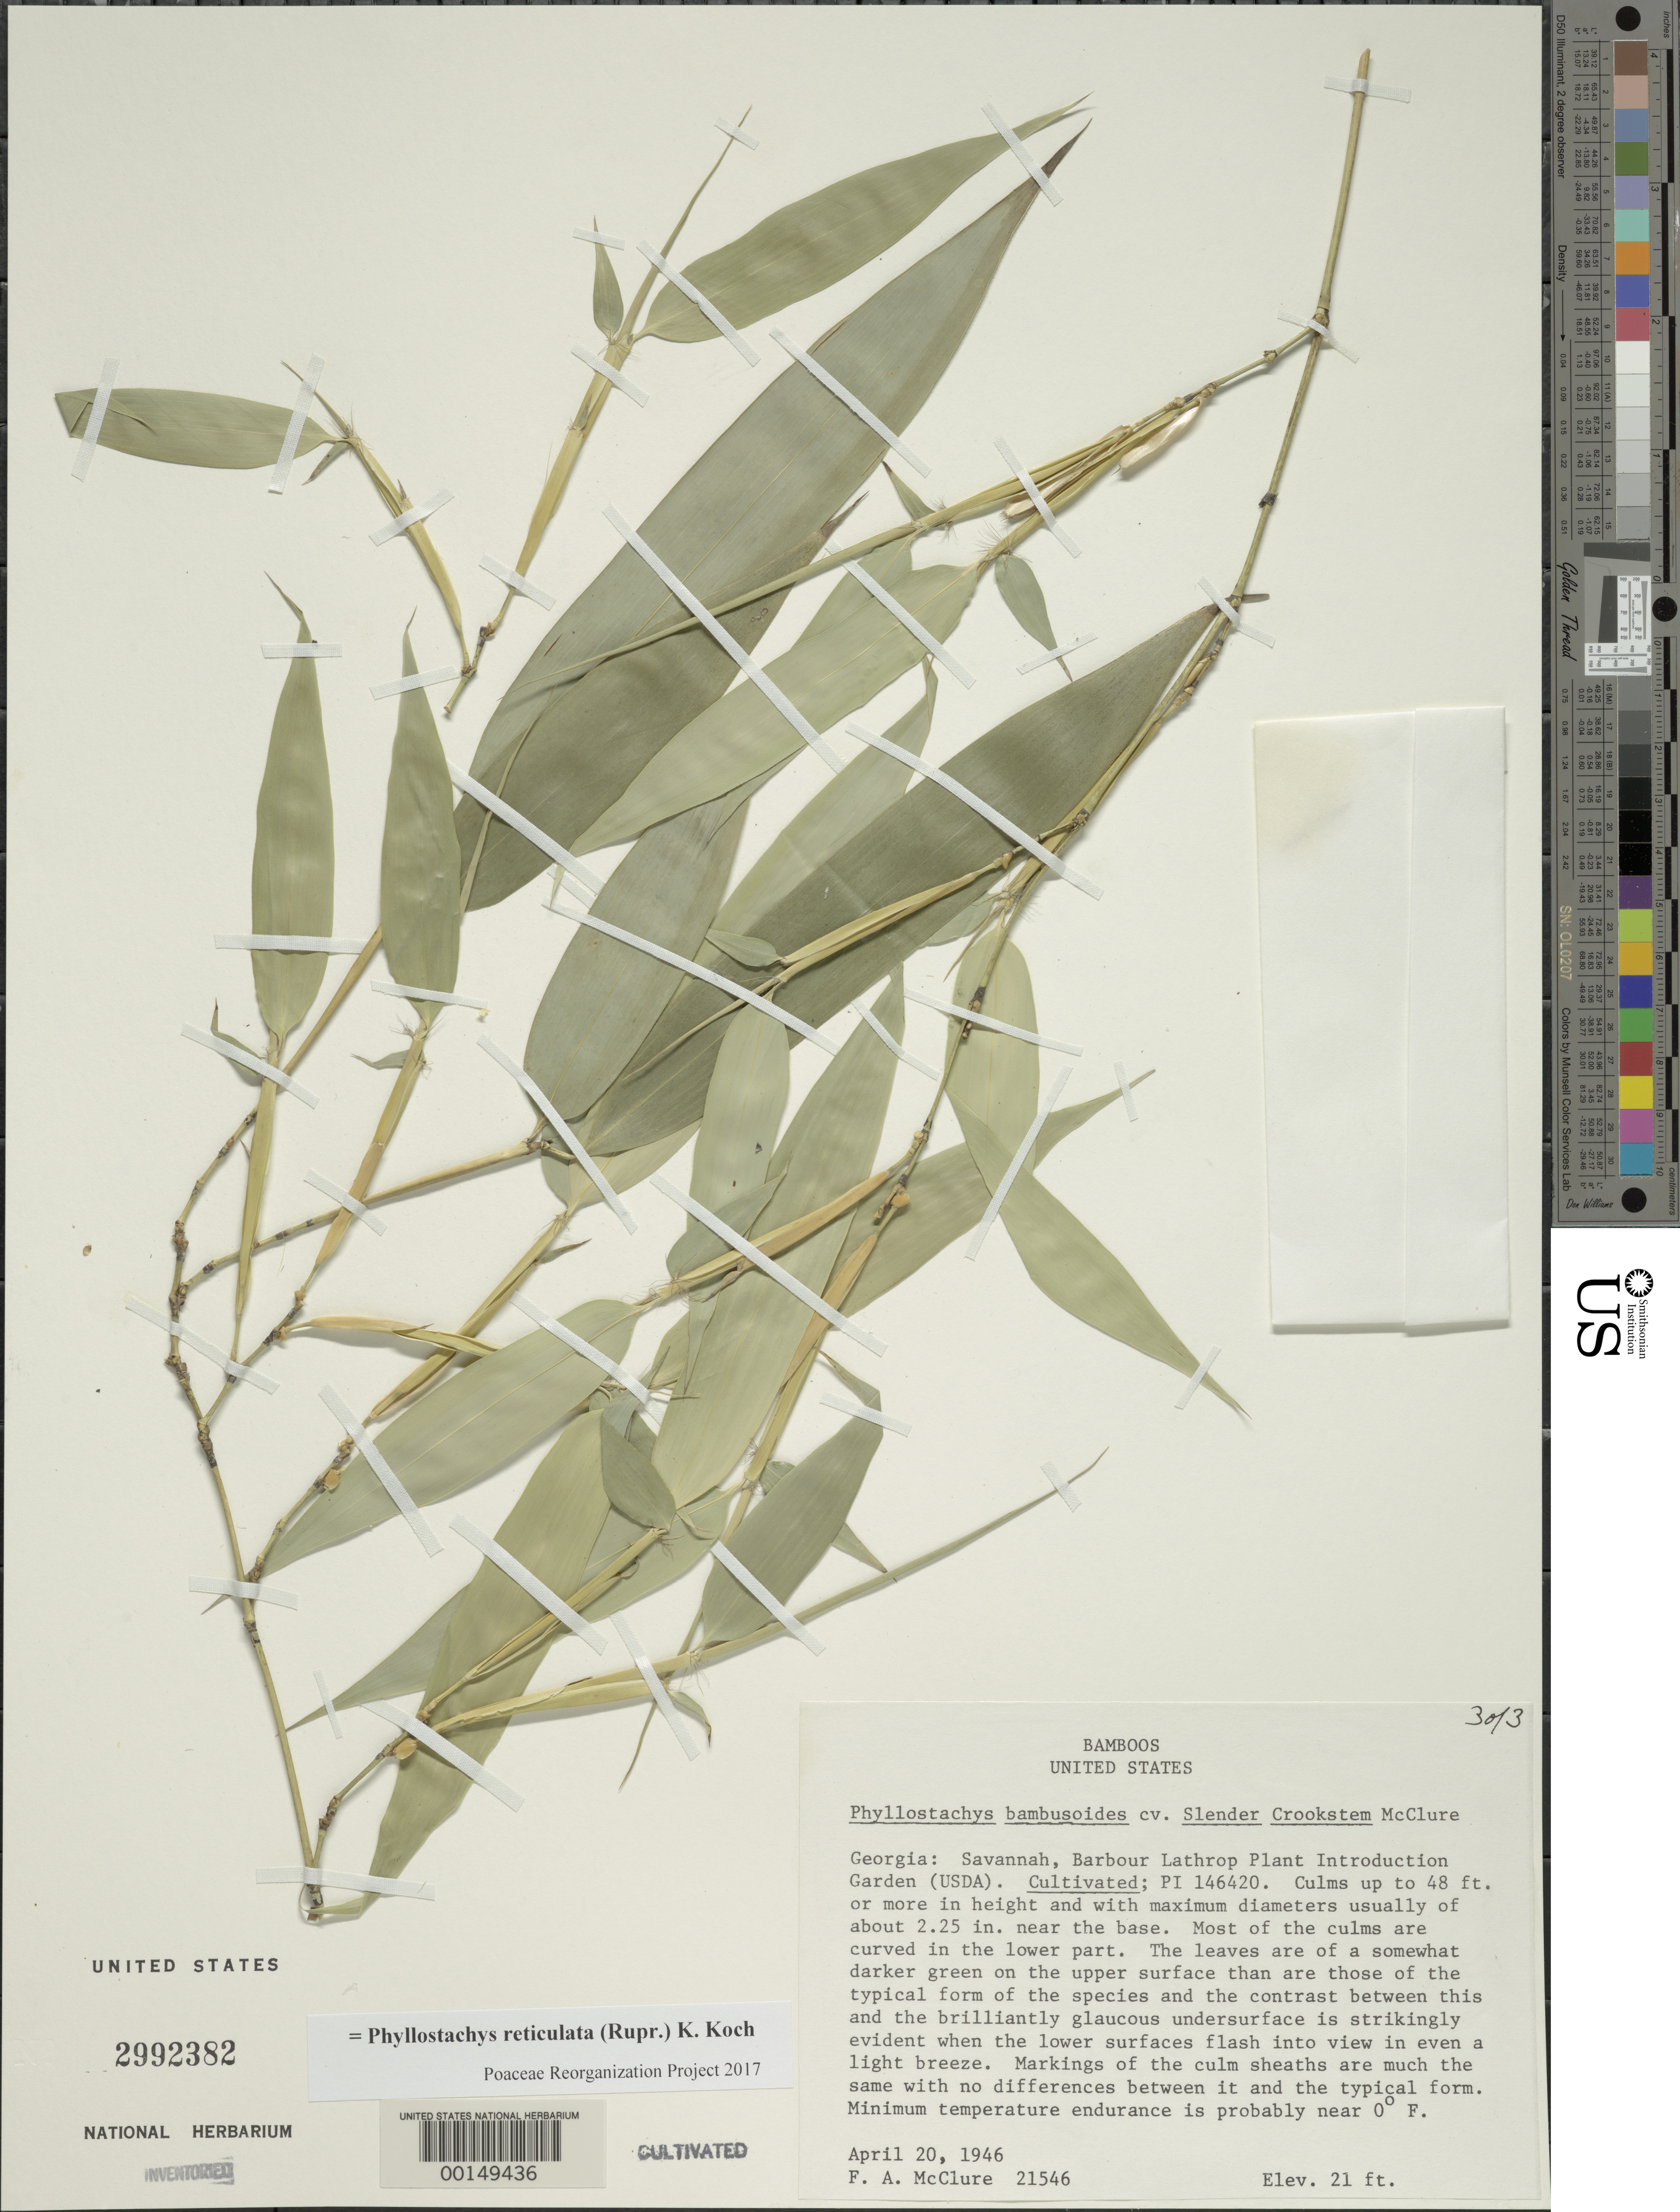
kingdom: Plantae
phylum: Tracheophyta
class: Liliopsida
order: Poales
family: Poaceae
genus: Phyllostachys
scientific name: Phyllostachys reticulata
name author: (Rupr.) K. Koch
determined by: Poaceae Reorganization Project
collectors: F. A. McClure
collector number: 21546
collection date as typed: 20 Apr 1946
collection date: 1946-04-20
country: United States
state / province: Georgia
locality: Savannah, barbour lathrop p.i. garden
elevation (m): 6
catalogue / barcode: US 2992382